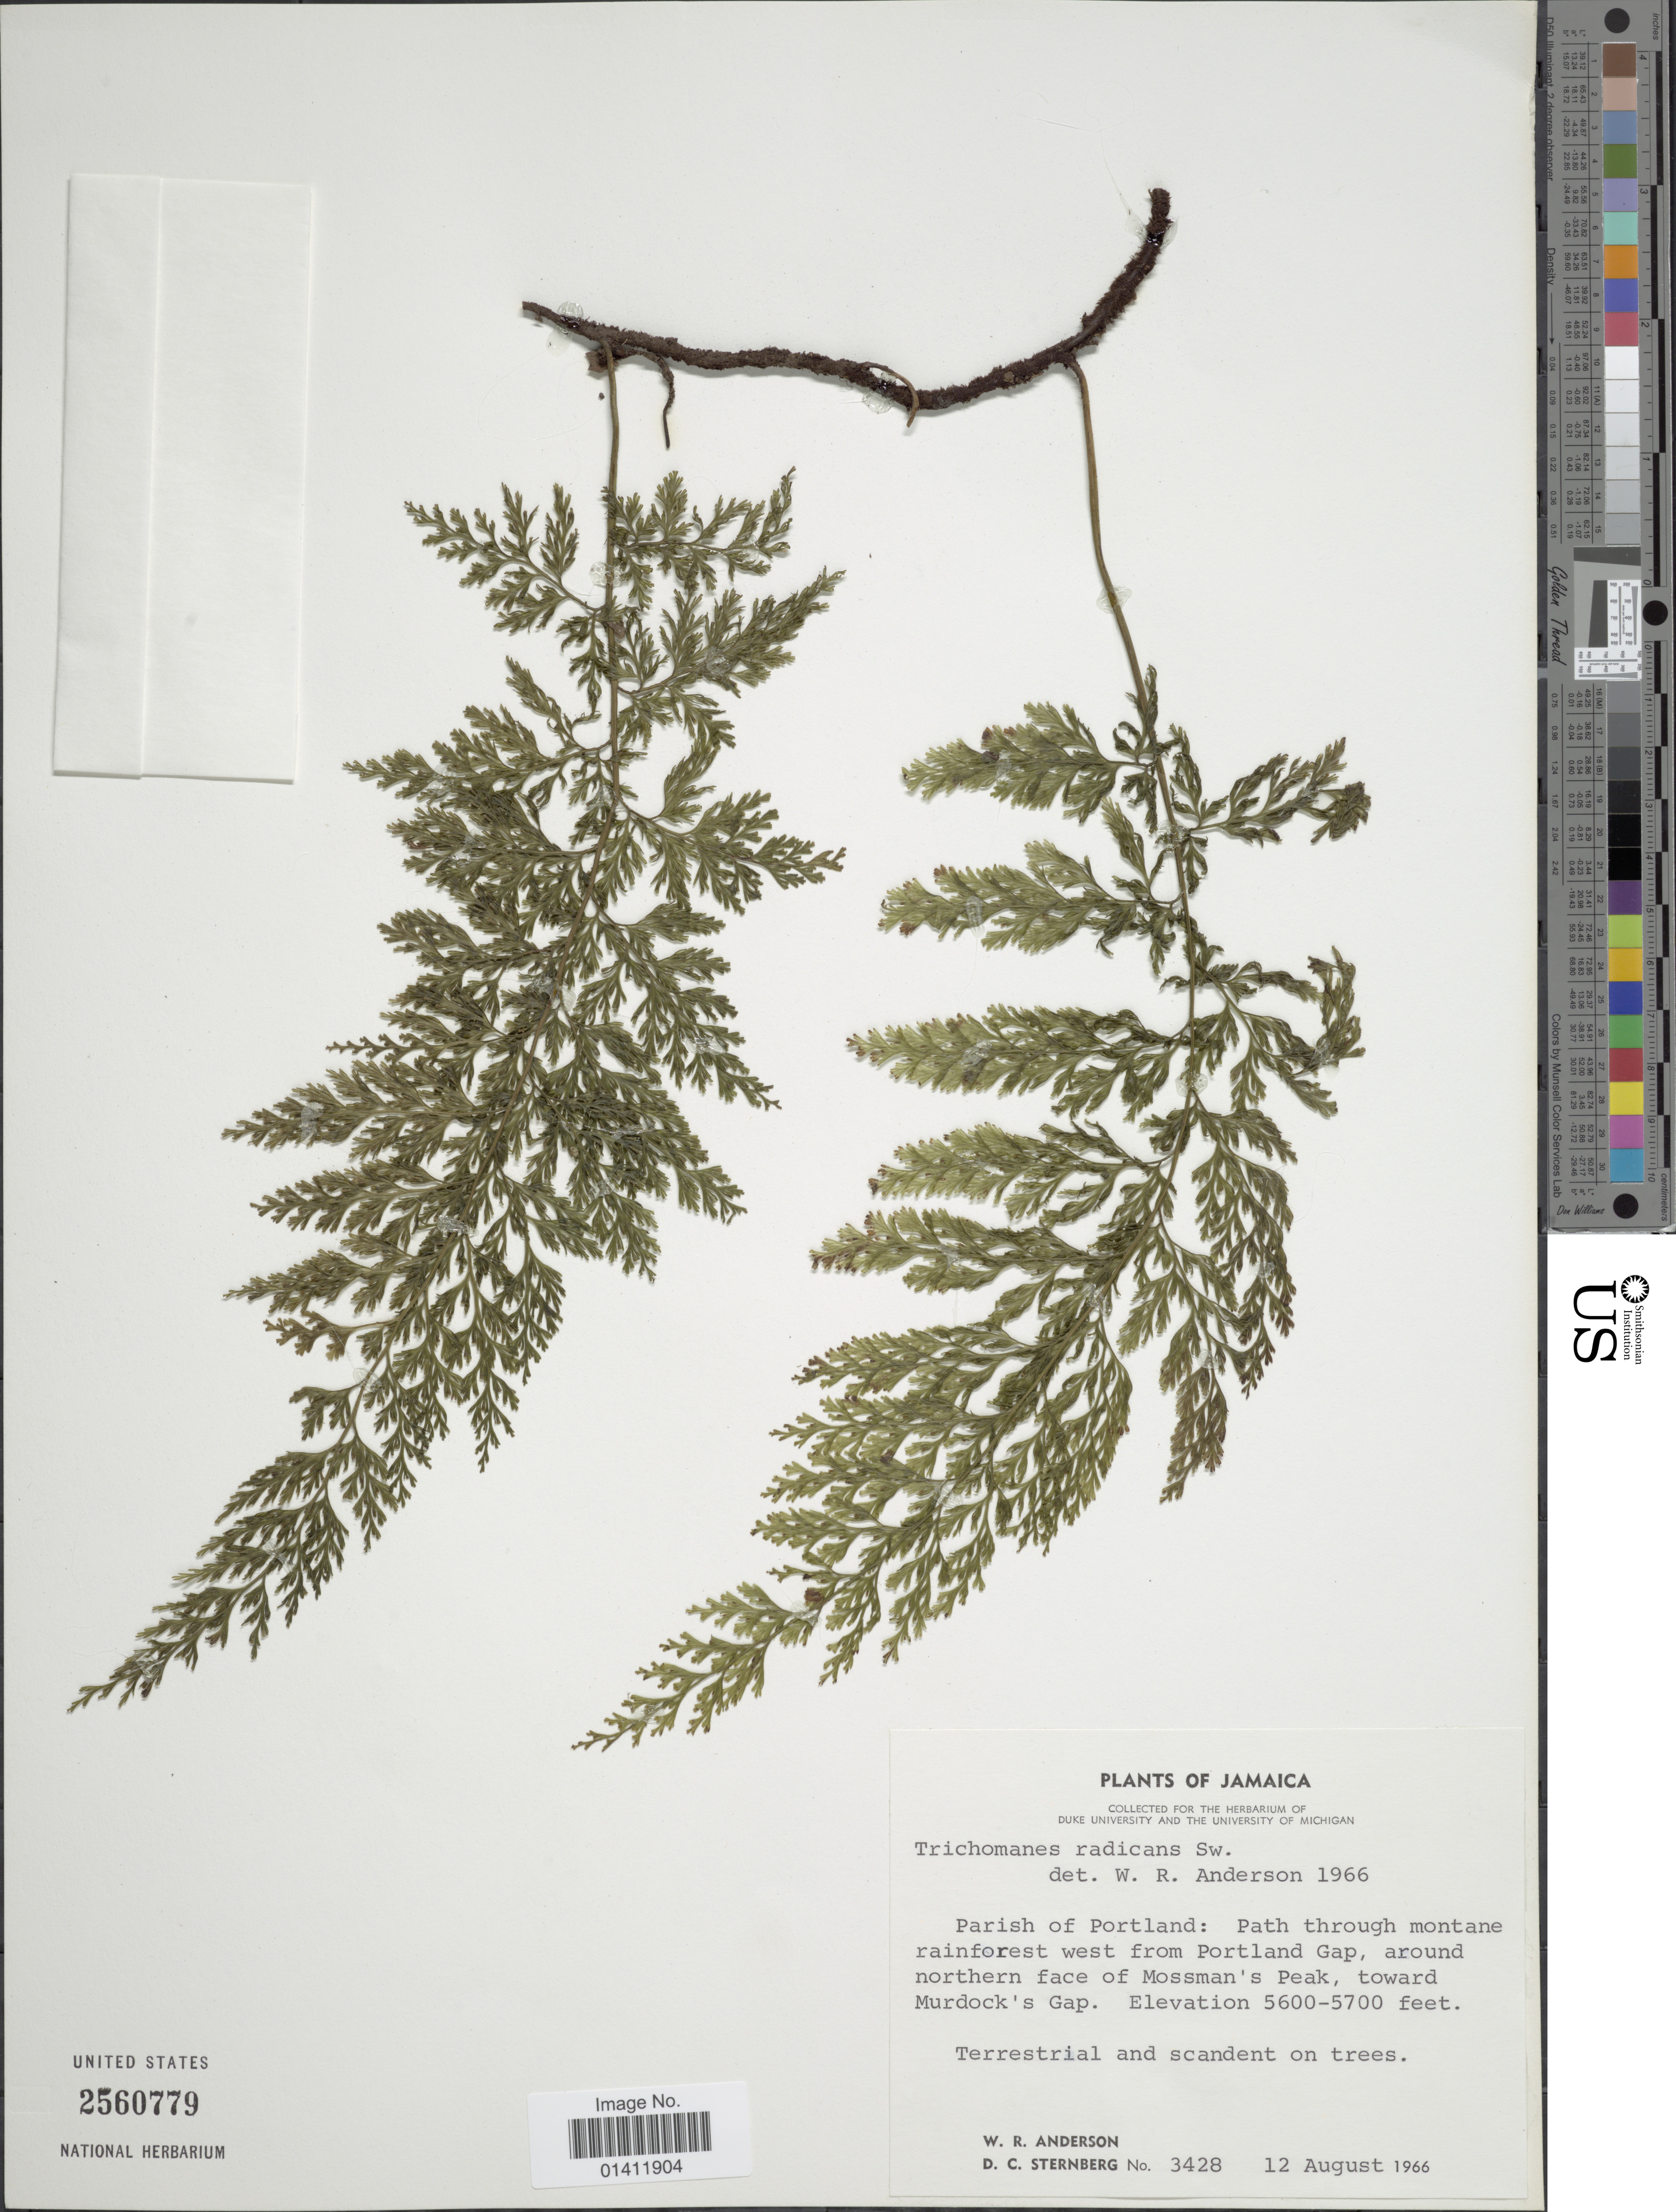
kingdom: Plantae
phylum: Tracheophyta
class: Polypodiopsida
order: Hymenophyllales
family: Hymenophyllaceae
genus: Vandenboschia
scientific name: Vandenboschia radicans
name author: (Sw.) Copel.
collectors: W. Anderson & D. Sternberg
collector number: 3428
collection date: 1966-08-12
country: Jamaica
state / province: Portland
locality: Parish of Portland: Path through montane rainforest west from Portland Gap, around northern face of Mossman's Peak, toward Murdock's Gap.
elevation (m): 5600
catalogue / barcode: US 2560779